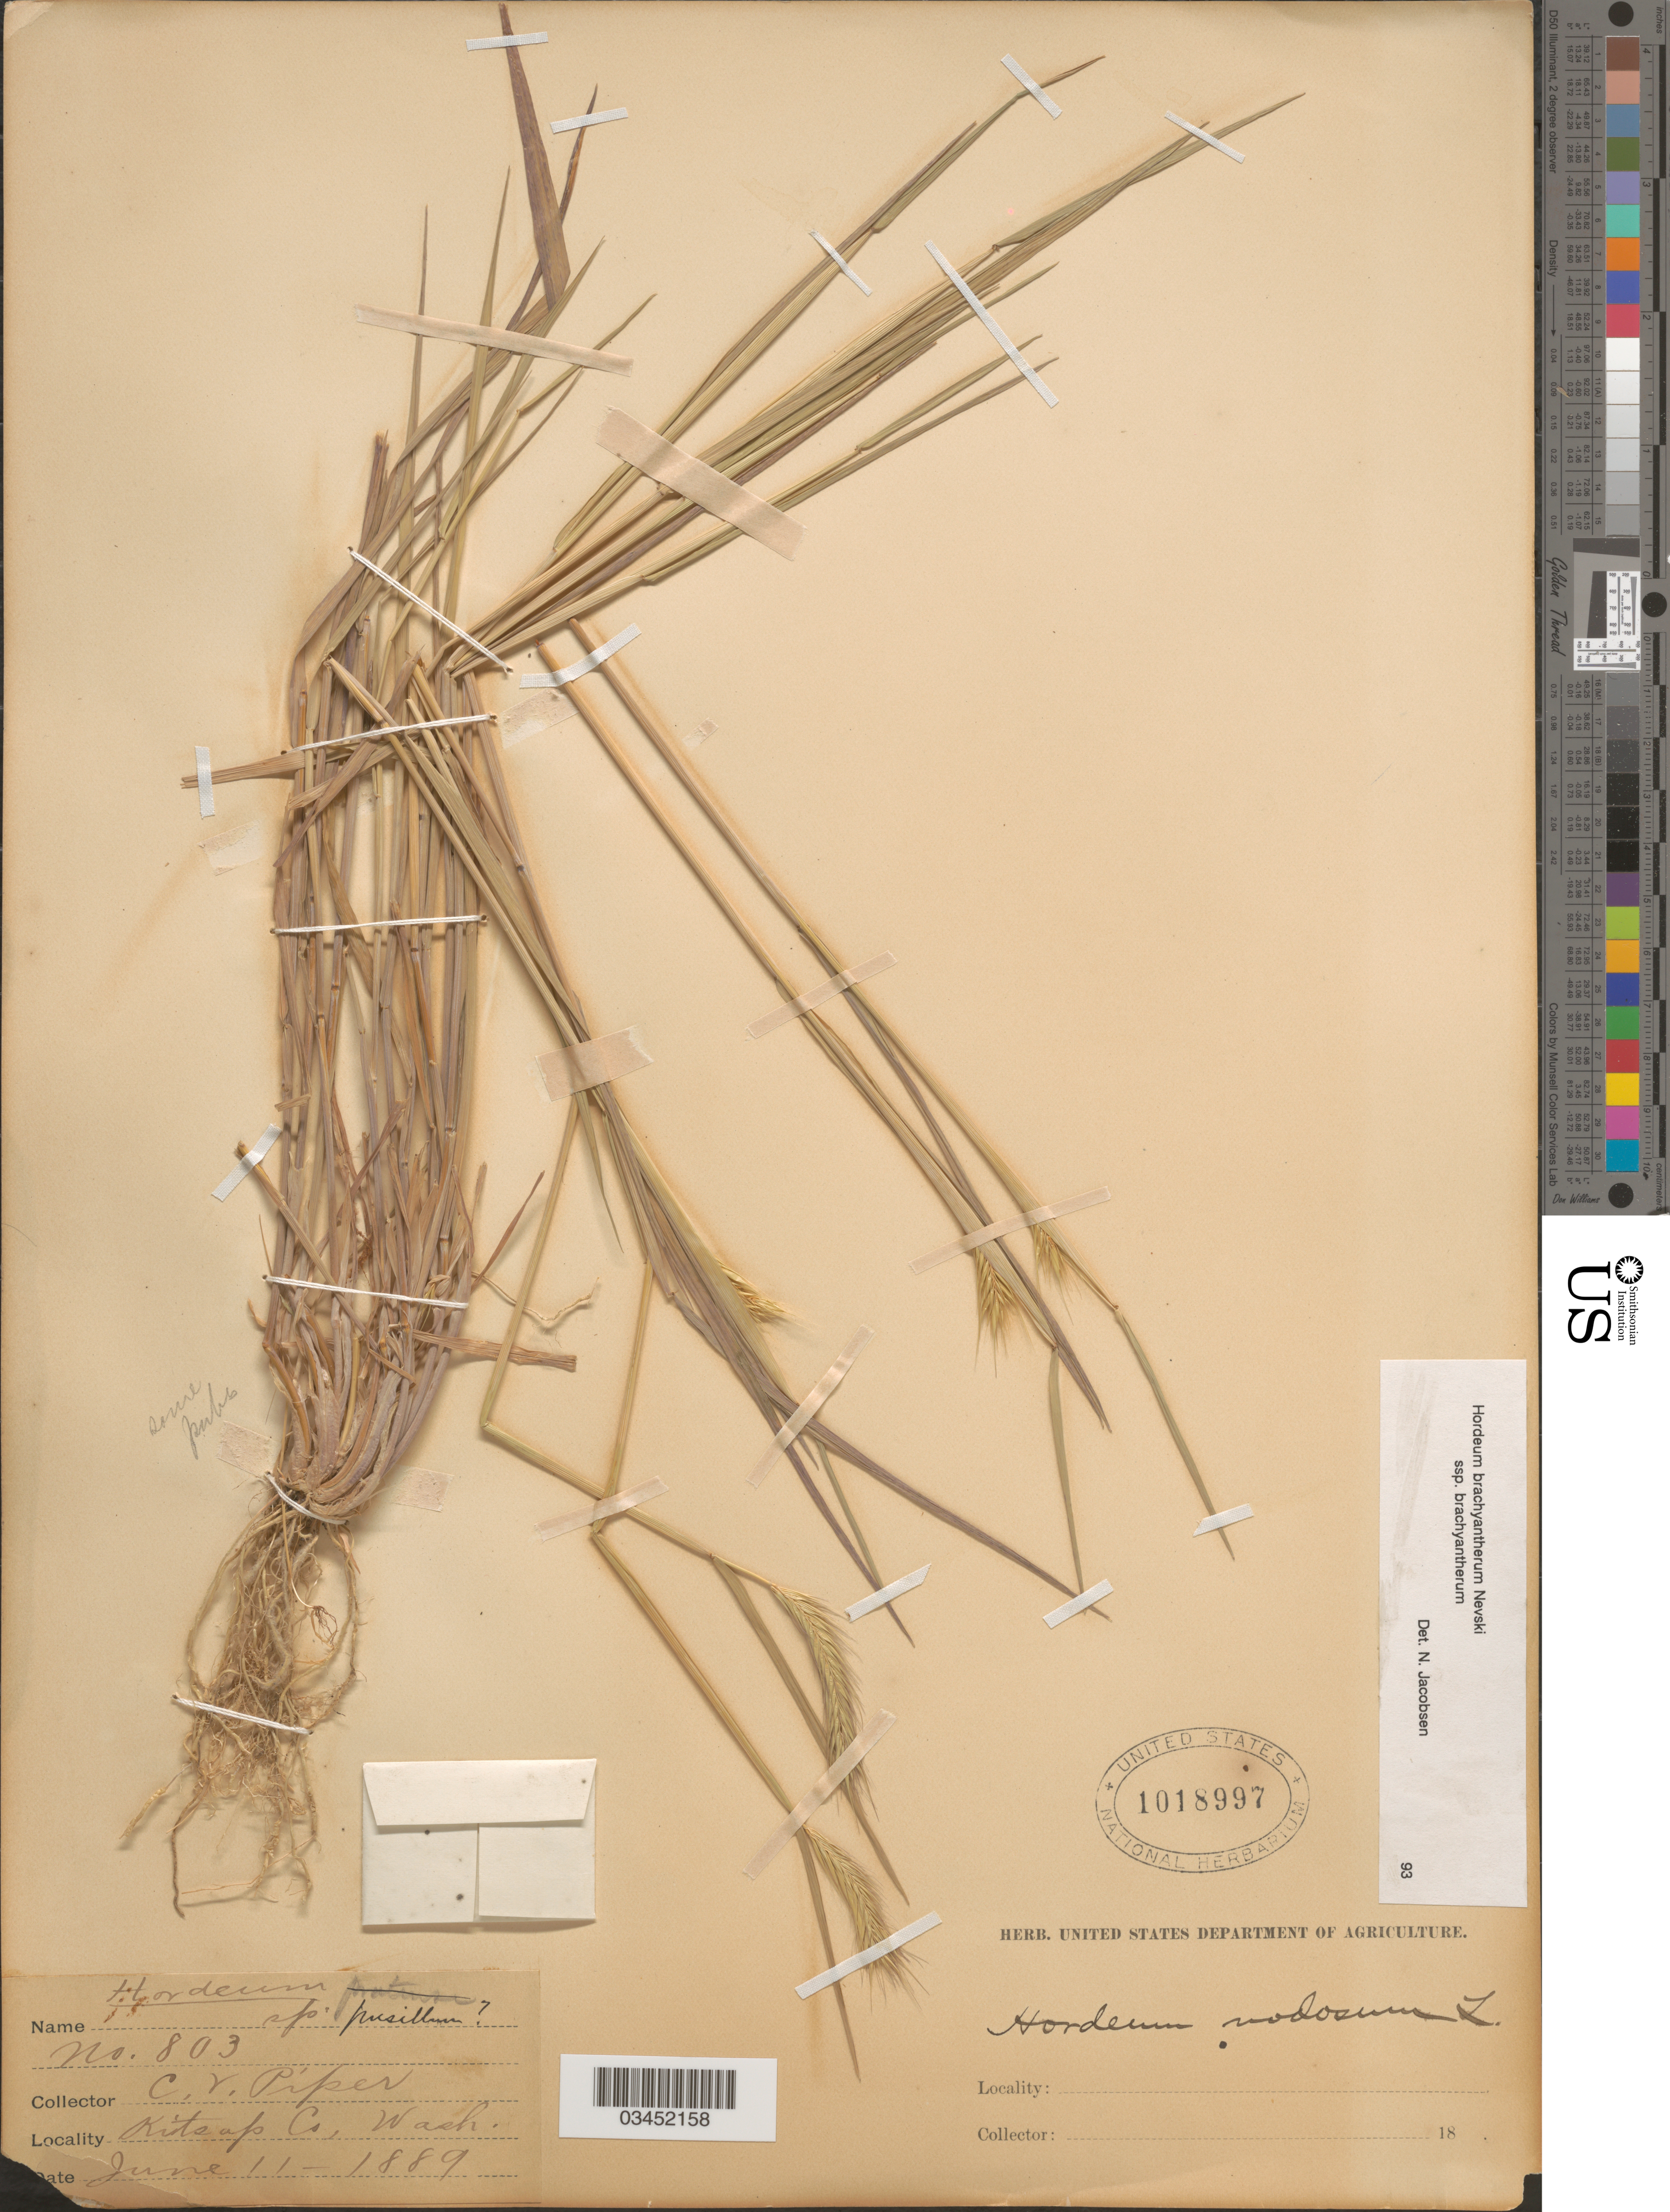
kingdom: Plantae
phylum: Tracheophyta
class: Liliopsida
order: Poales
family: Poaceae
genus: Hordeum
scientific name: Hordeum brachyantherum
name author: Nevski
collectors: C. V. Piper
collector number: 803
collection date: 1889-06-11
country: United States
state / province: Washington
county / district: Kitsap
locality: Kitsap Co.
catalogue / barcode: US 1018997